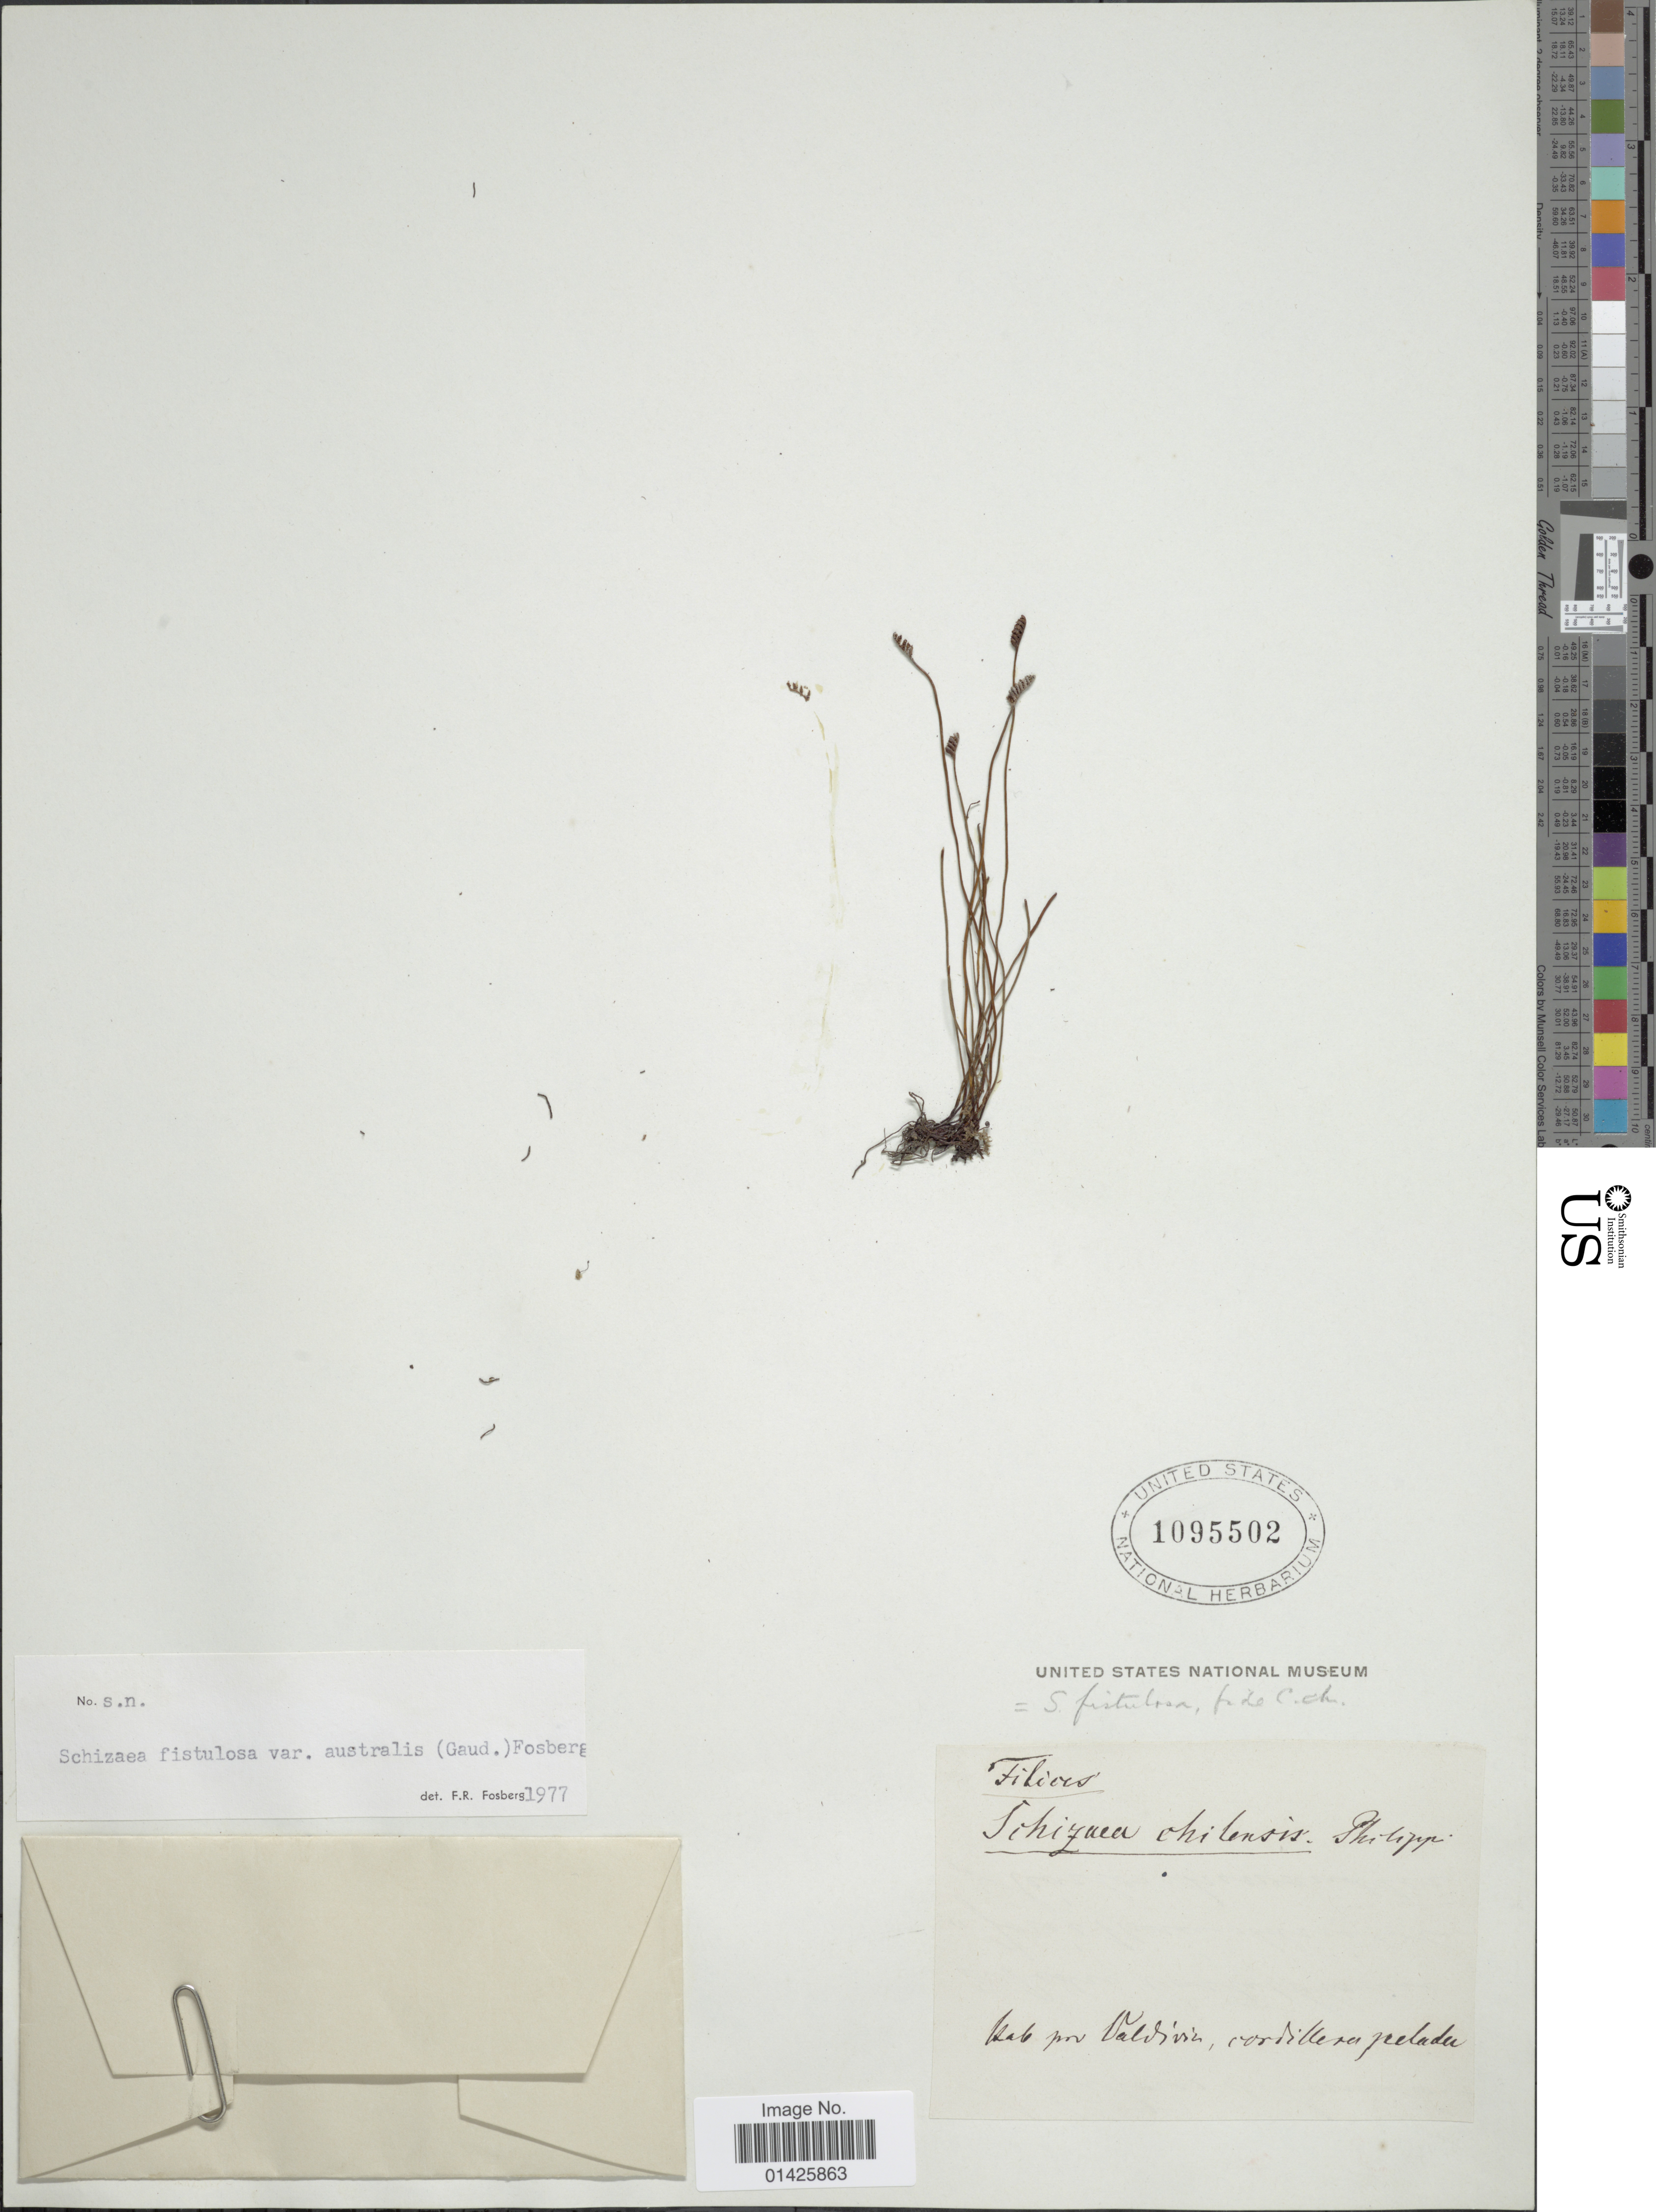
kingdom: Plantae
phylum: Tracheophyta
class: Polypodiopsida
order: Schizaeales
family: Schizaeaceae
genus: Schizaea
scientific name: Schizaea fistulosa var. australis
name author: (Gaudich.) Hook. f.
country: Chile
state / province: Los Ríos (XIV)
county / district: Valdivia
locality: Mountain Range.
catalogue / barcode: US 1095502